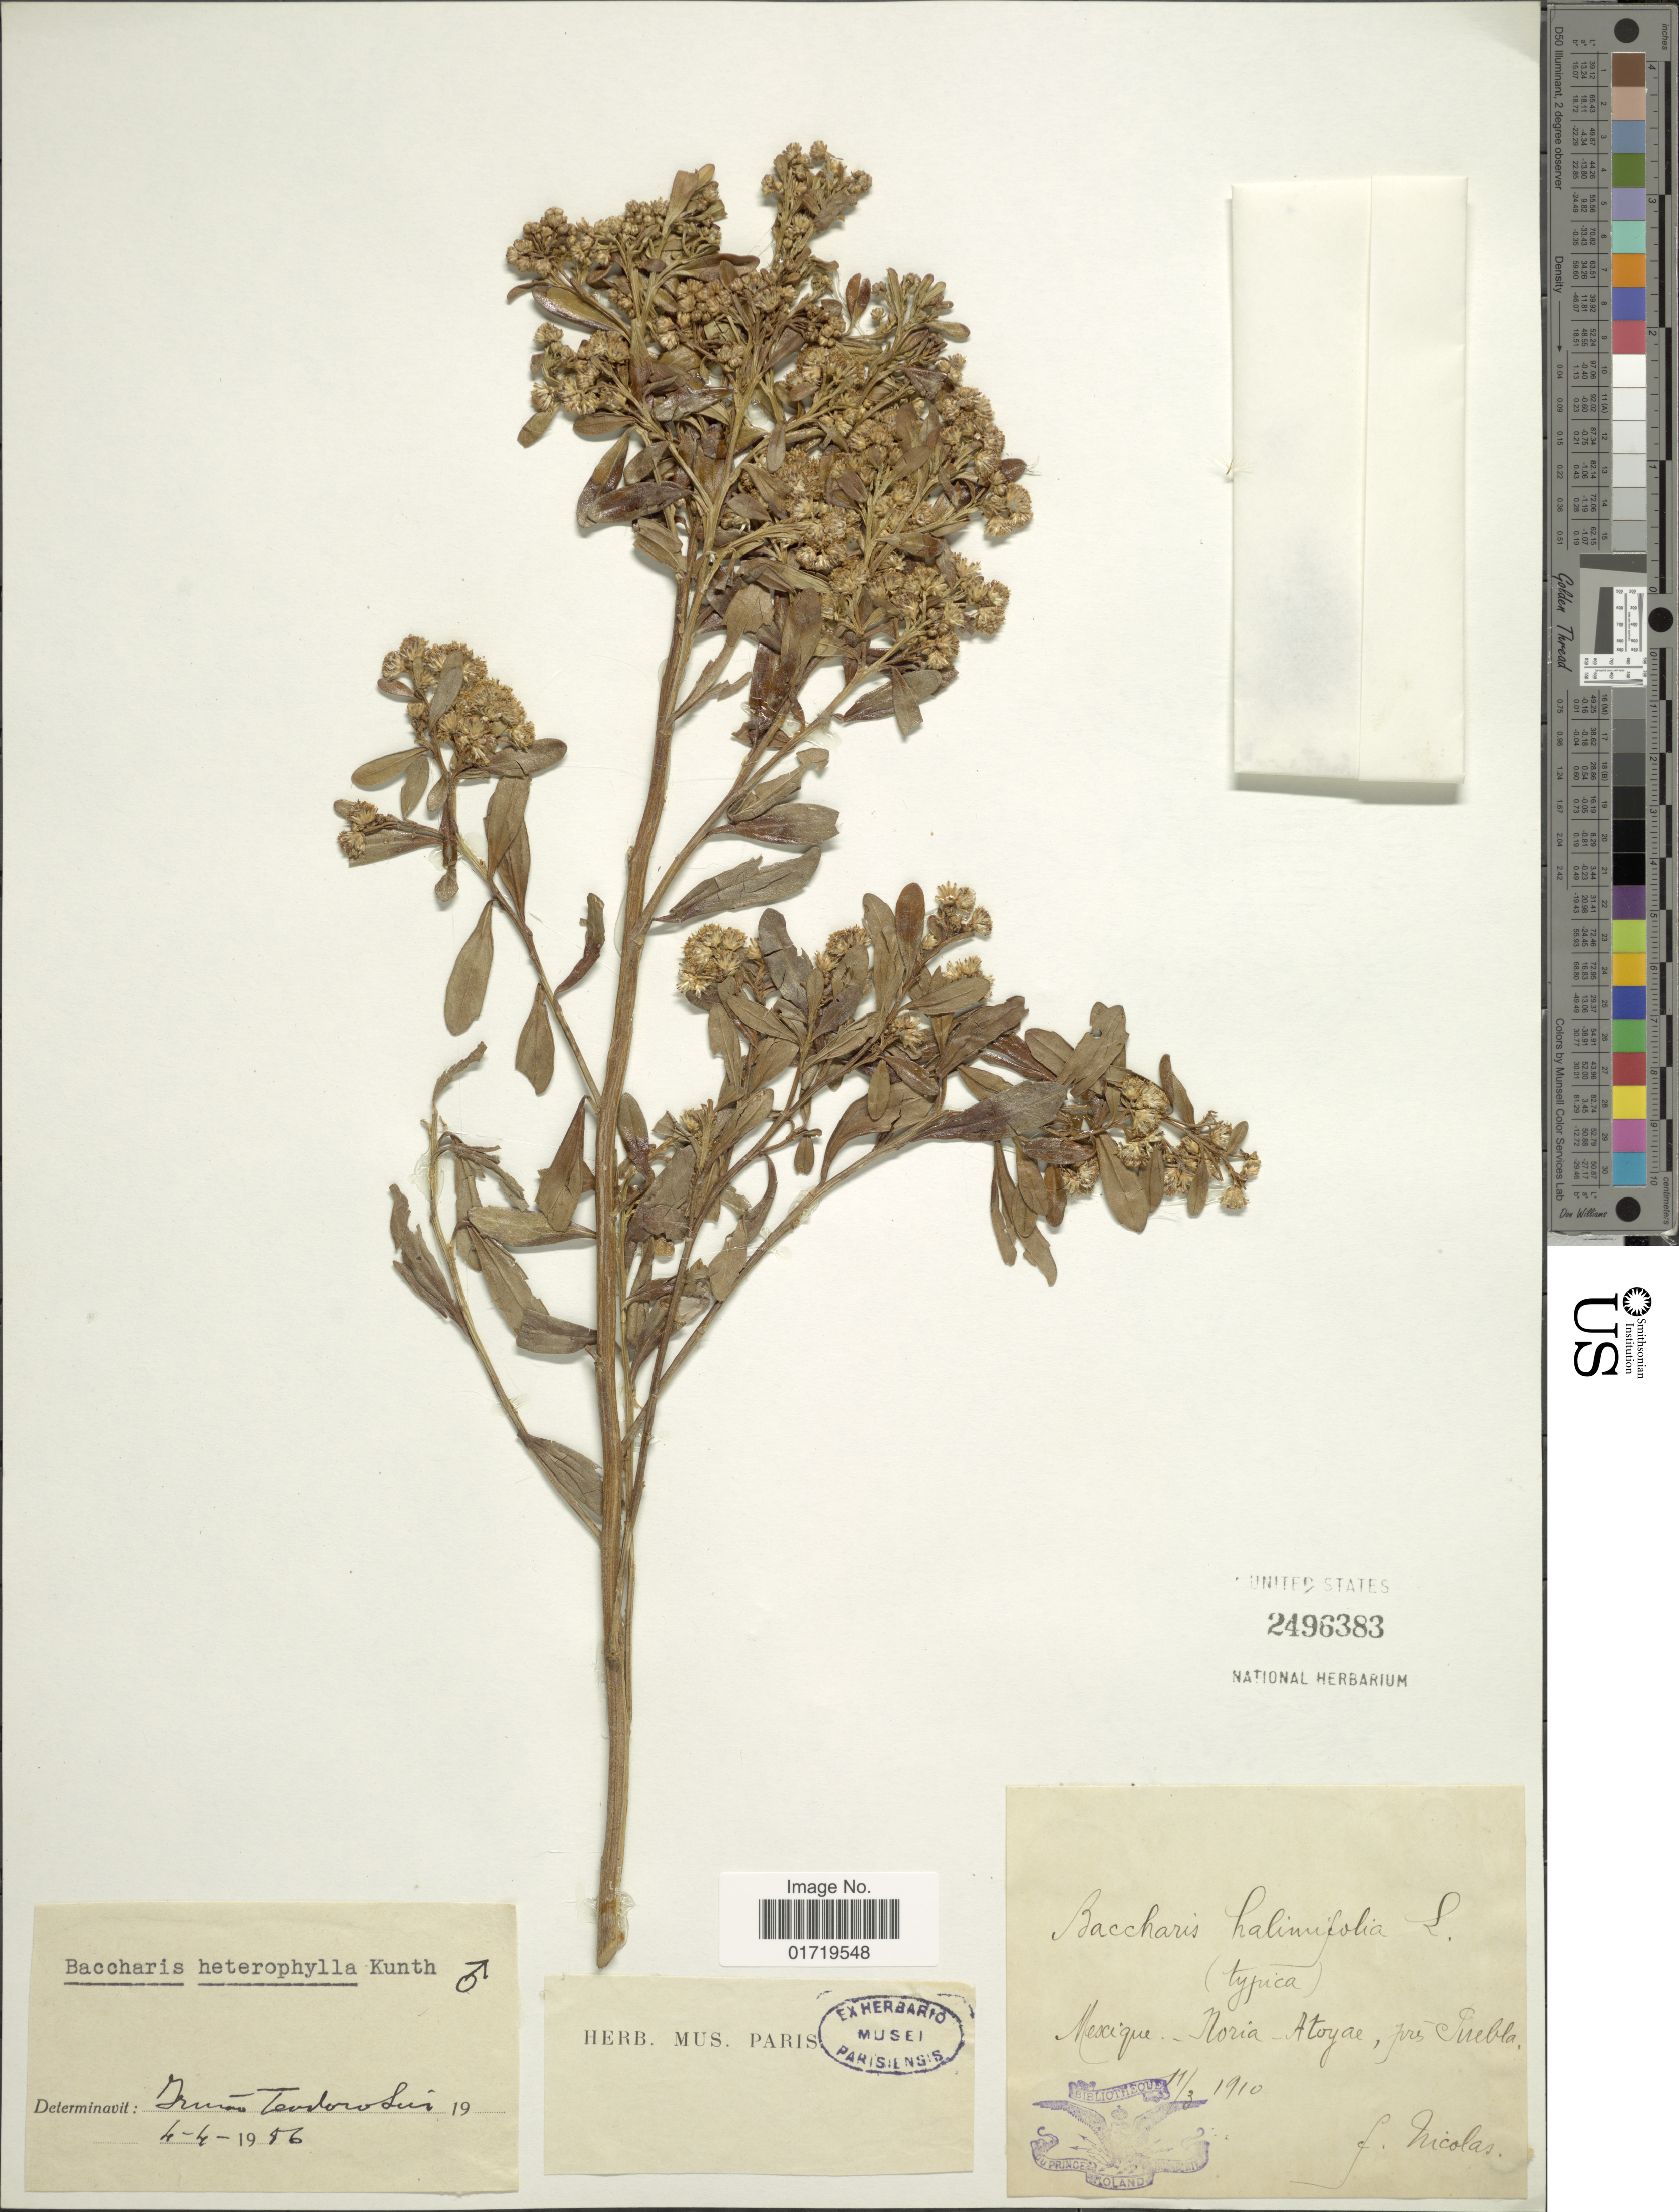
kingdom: Plantae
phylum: Tracheophyta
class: Magnoliopsida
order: Asterales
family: Asteraceae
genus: Baccharis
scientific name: Baccharis heterophylla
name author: Kunth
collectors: F. Nicolas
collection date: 1956-04-04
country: Mexico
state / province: Puebla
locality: Mexique, Noria Atoyae, pres Puebla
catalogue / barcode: US 2496383